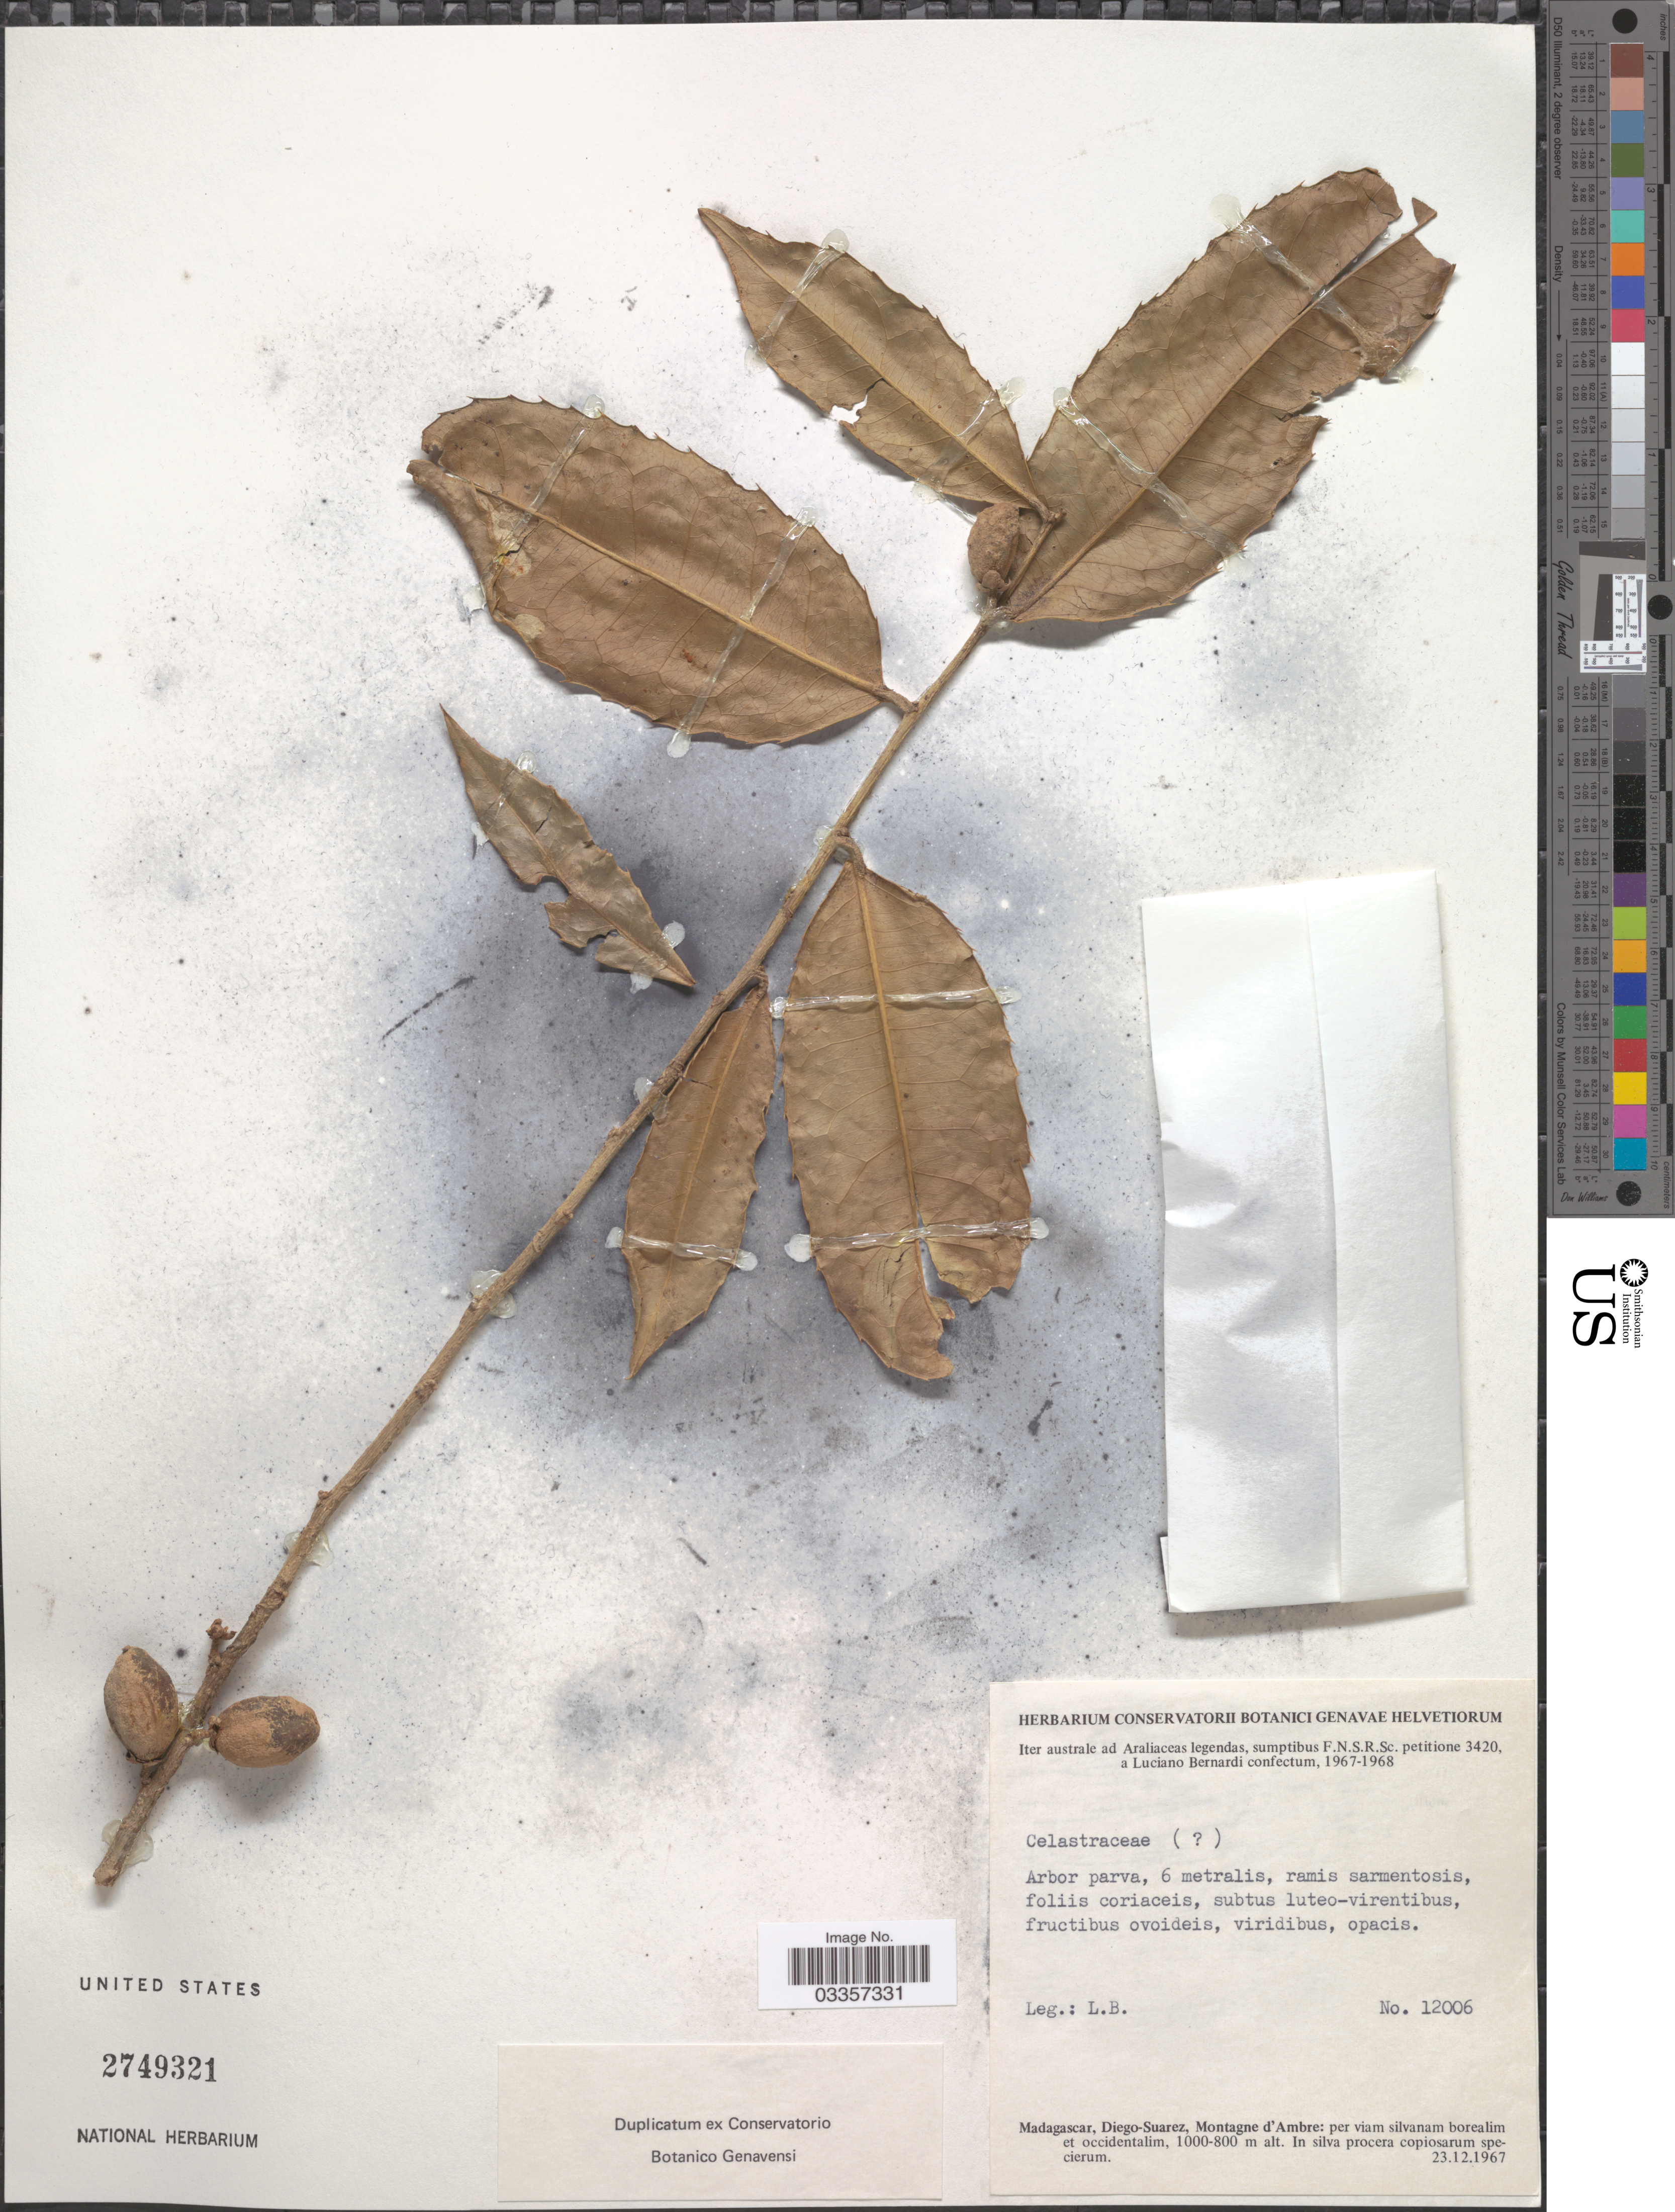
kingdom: Plantae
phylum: Tracheophyta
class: Magnoliopsida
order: Celastrales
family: Celastraceae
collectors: L. Bernardi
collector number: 12006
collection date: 1967-12-23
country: Madagascar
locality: Diego-Suarez, Montagne d'Ambre: per viam silvanam borealim et occidentalim. In silva procera copiosarum specierum.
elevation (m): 800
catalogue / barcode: US 2749321